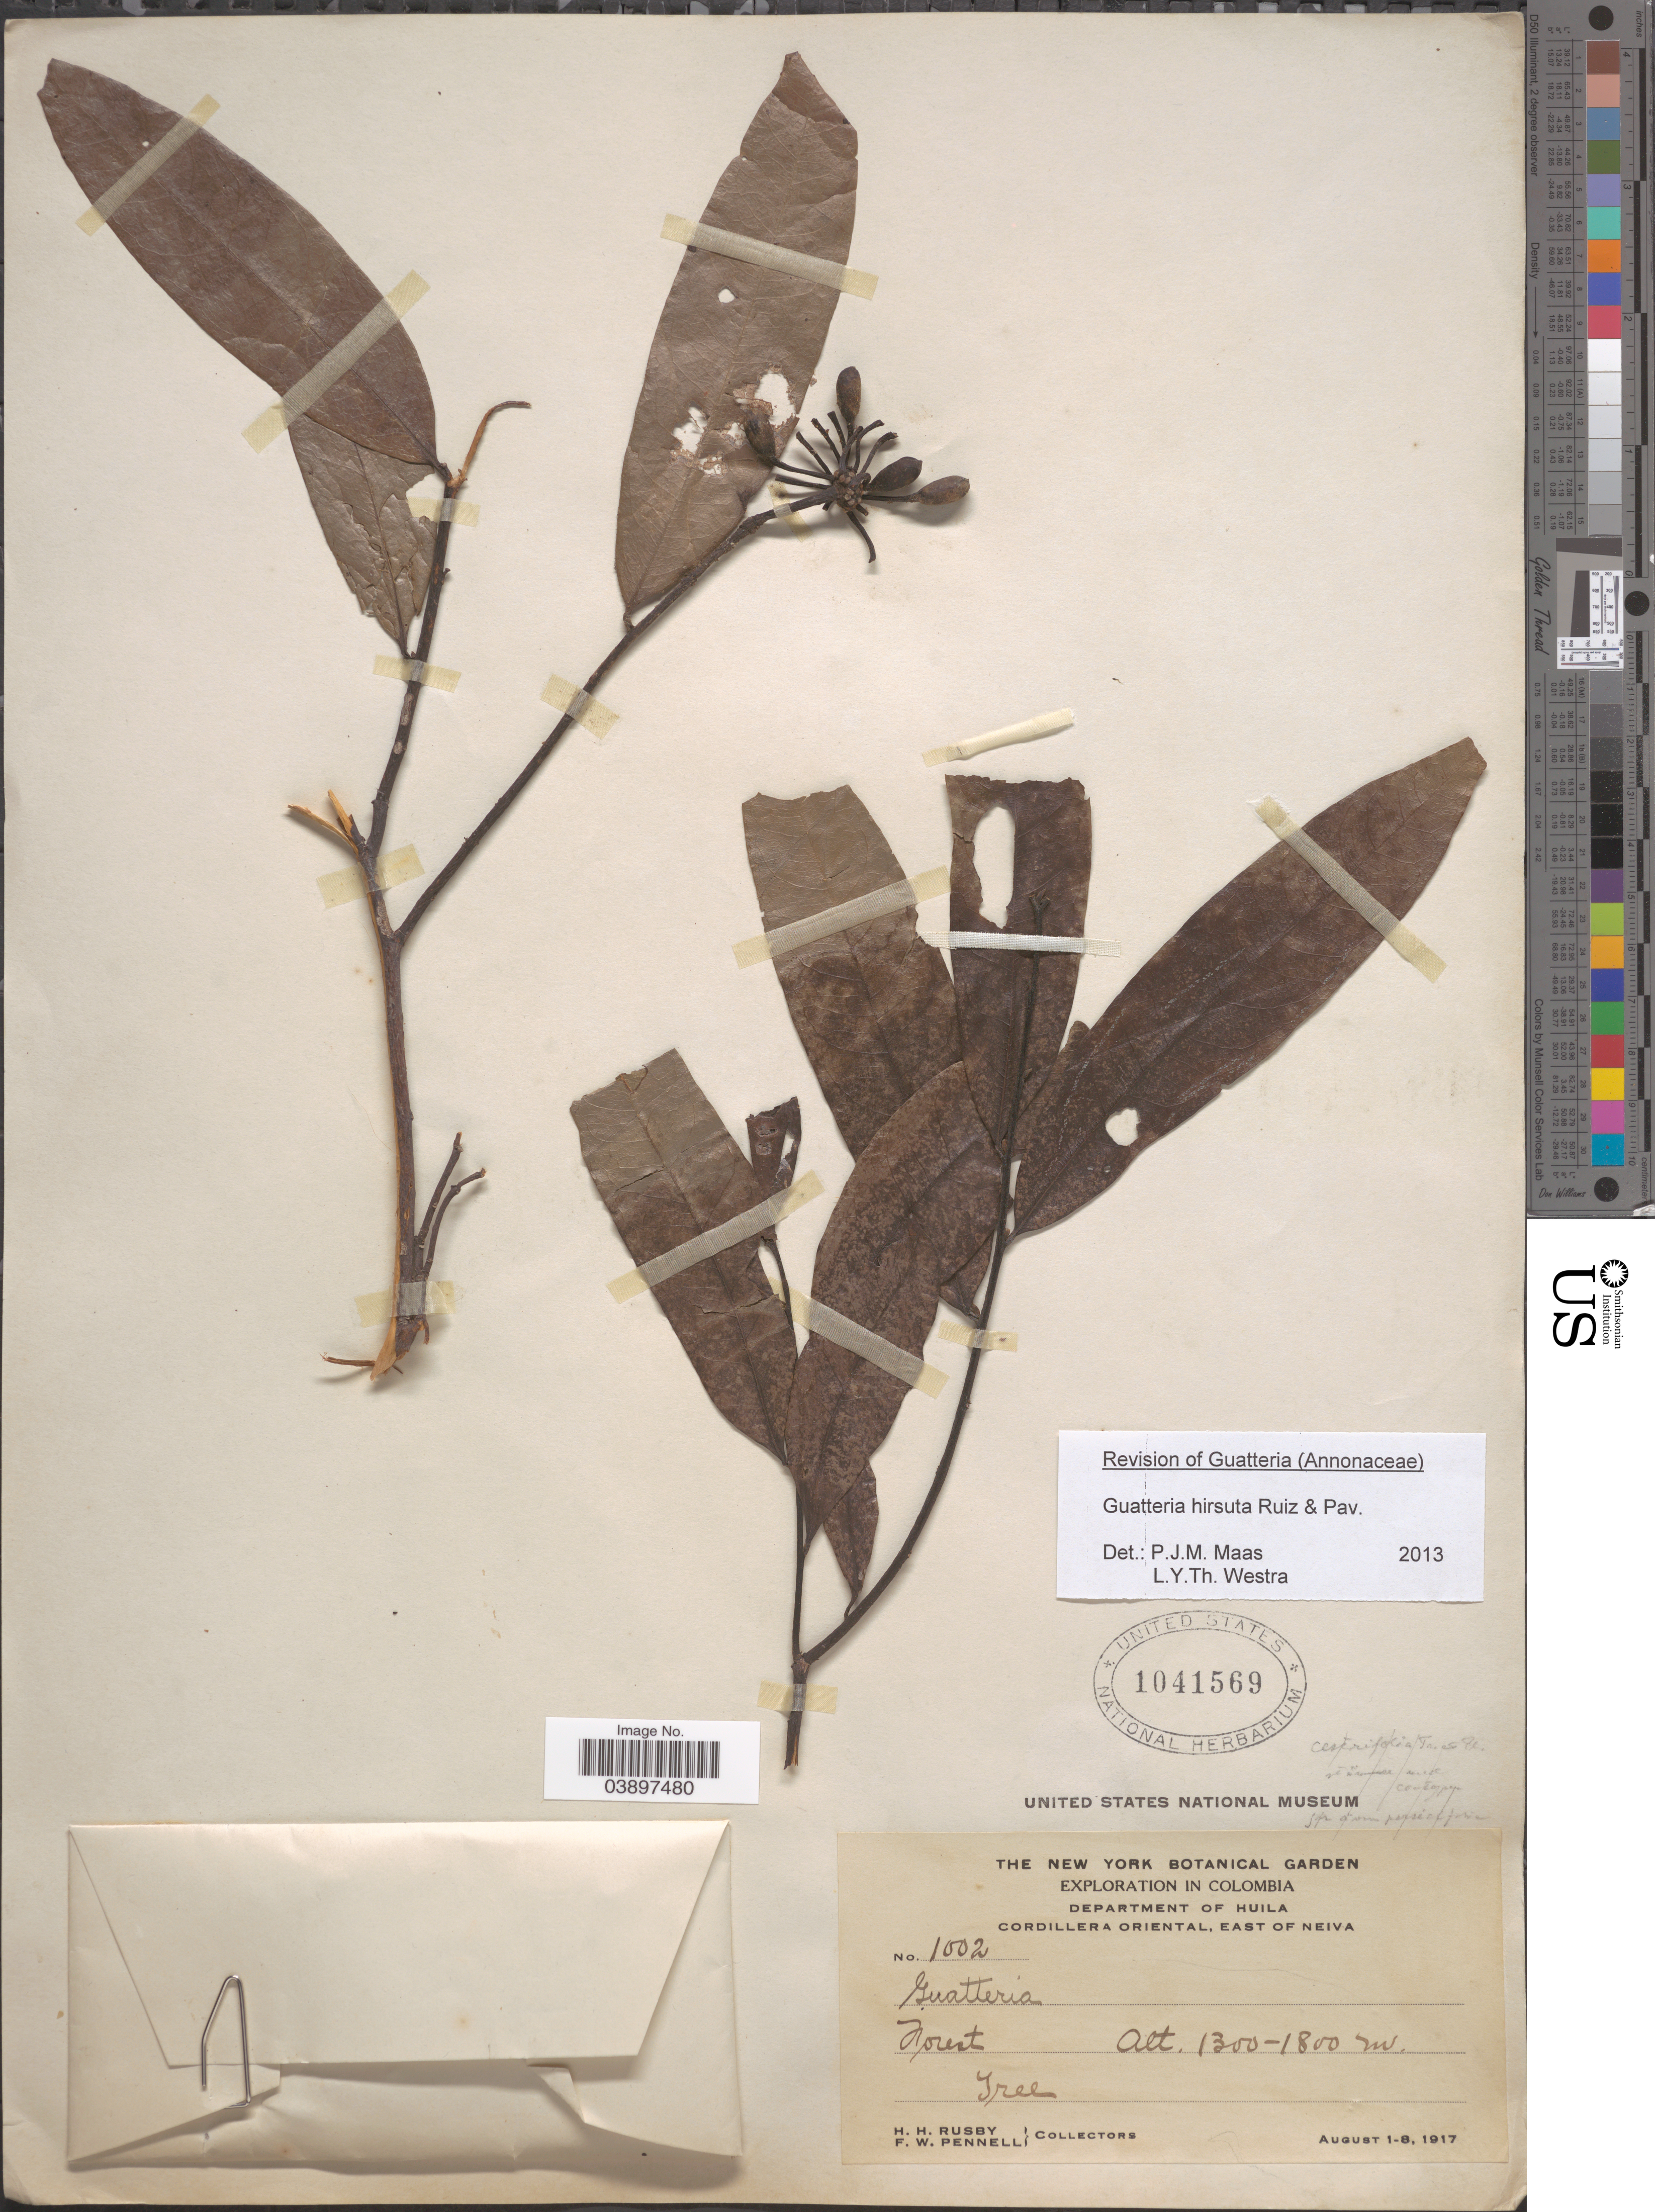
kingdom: Plantae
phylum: Tracheophyta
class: Magnoliopsida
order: Magnoliales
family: Annonaceae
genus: Guatteria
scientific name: Guatteria hirsuta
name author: Ruiz & Pav.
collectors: H. H. Rusby & F. W. Pennell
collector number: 1002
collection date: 1917-08-01/1917-08-08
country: Colombia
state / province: Huila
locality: Department of Huila. Cordillera Oriental, East of Neiva.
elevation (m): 1300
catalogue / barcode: US 1041569